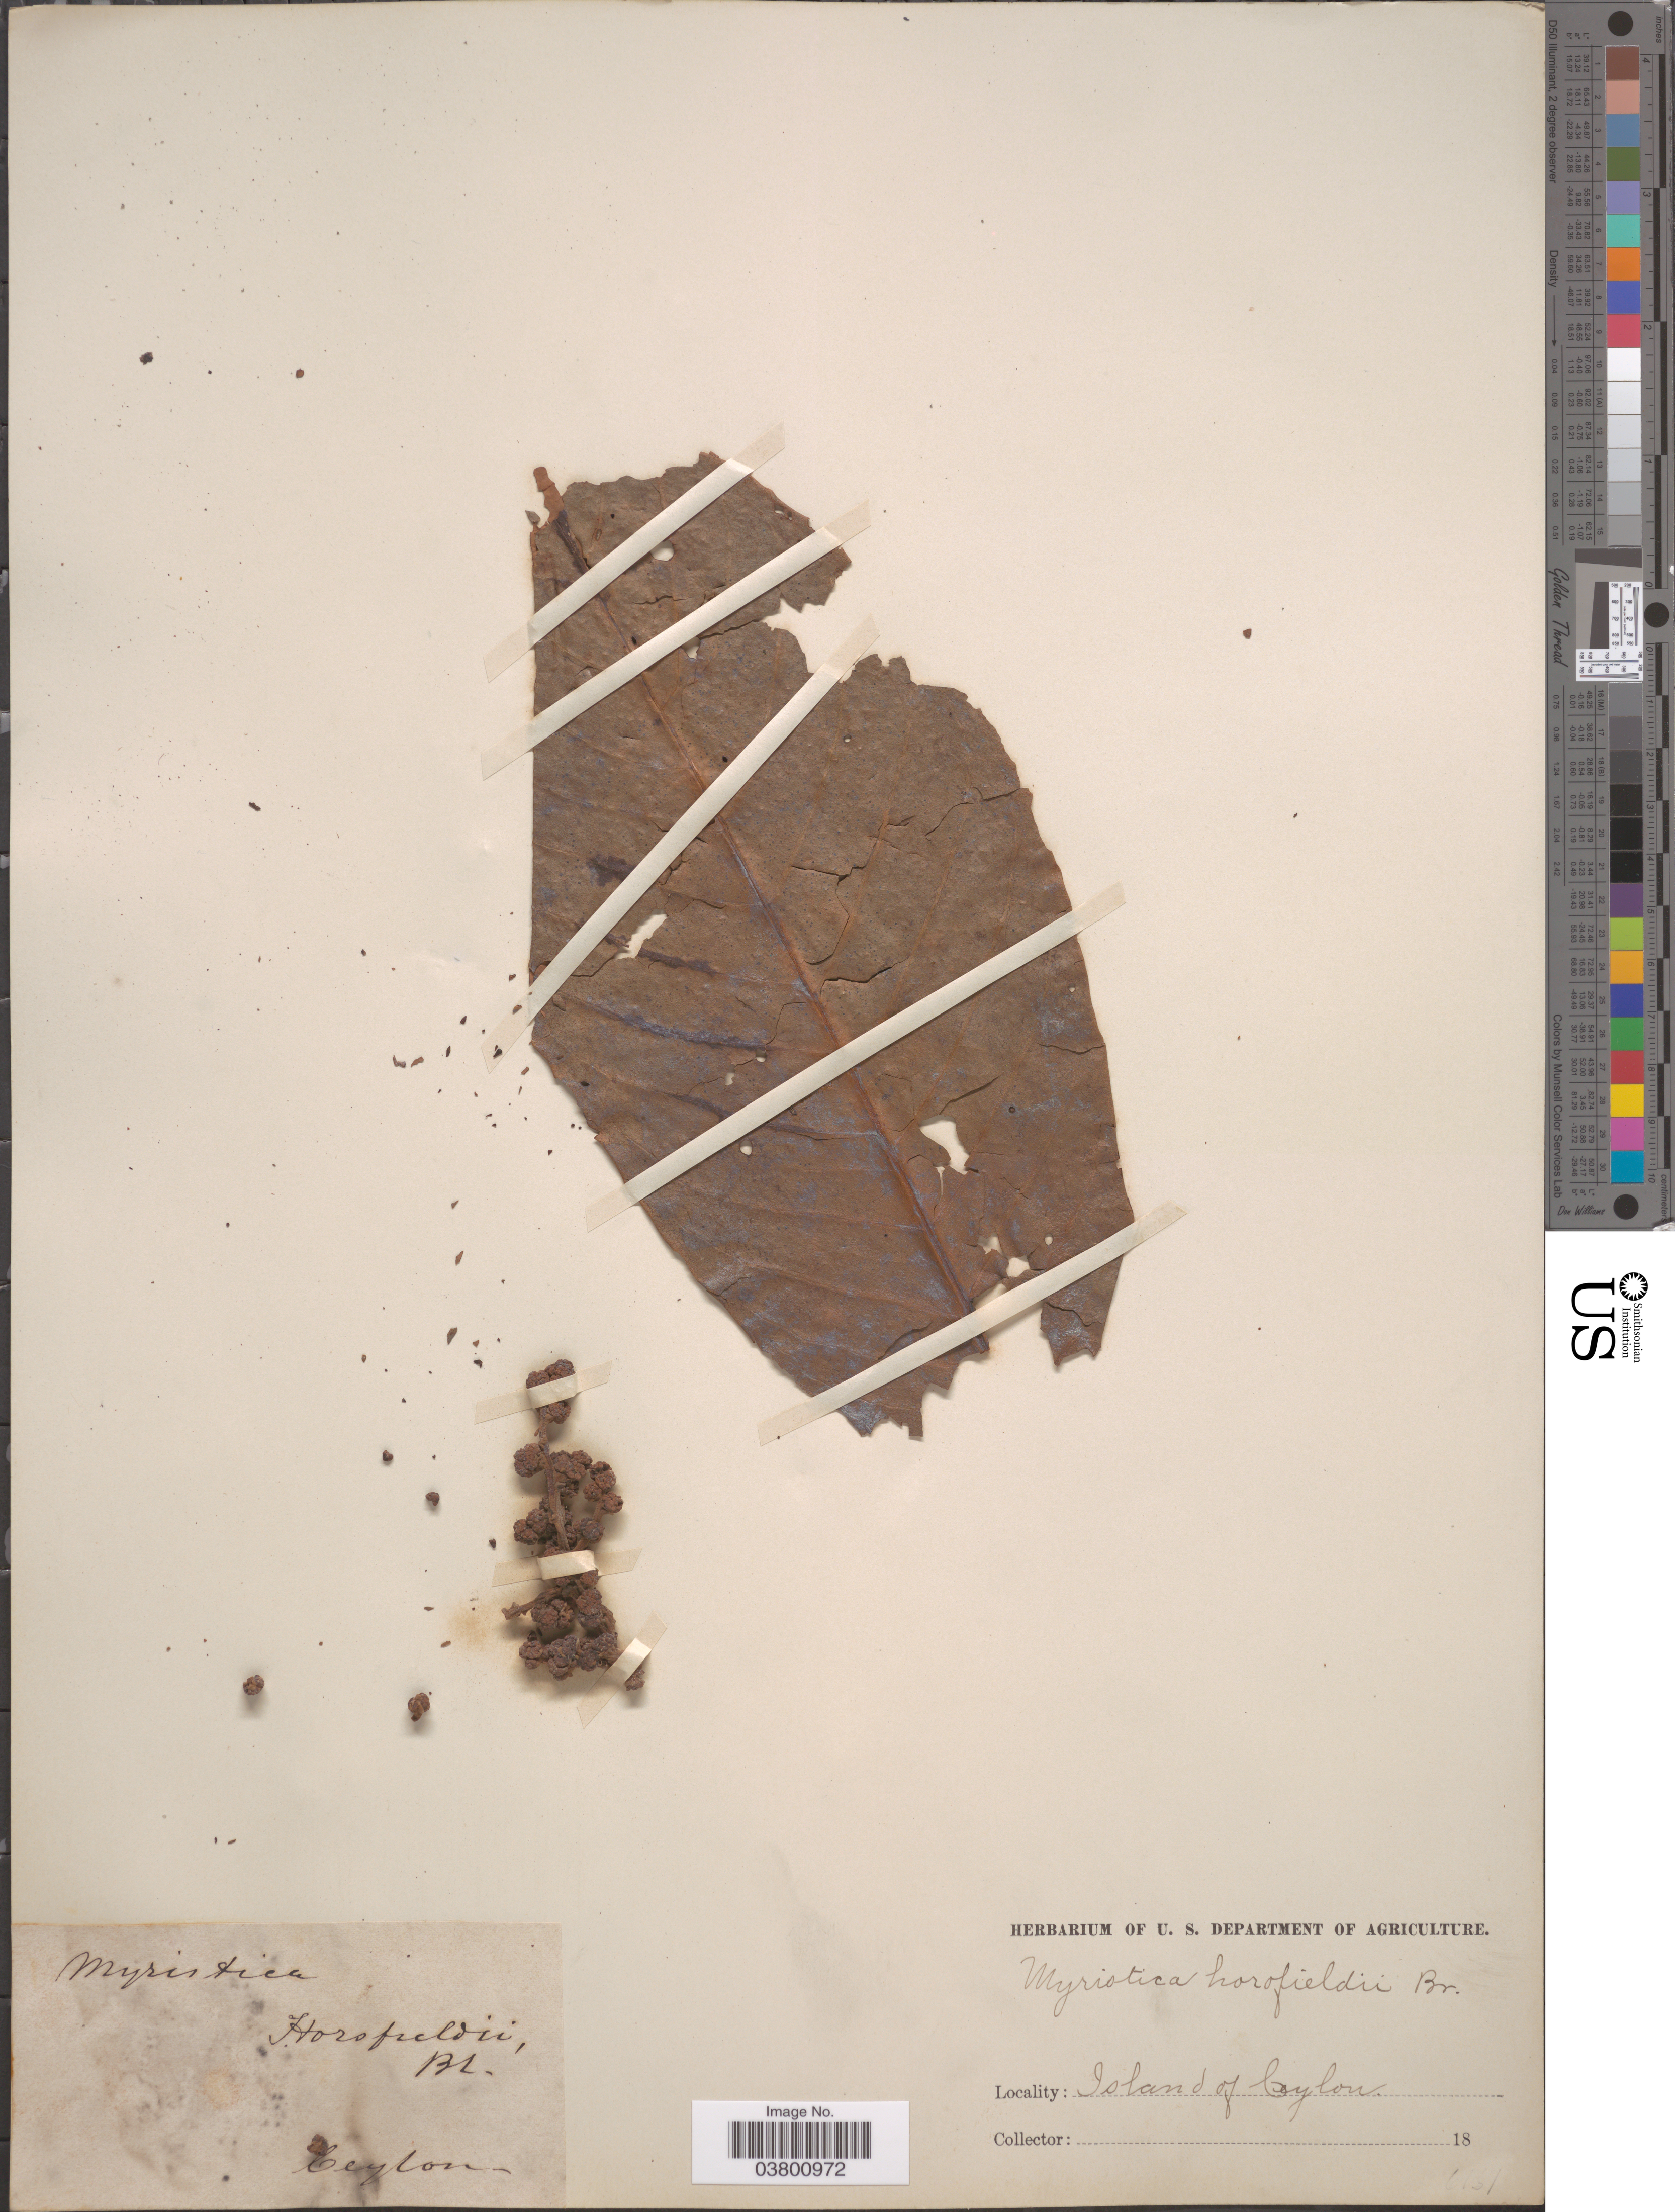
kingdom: Plantae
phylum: Tracheophyta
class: Magnoliopsida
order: Magnoliales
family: Myristicaceae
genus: Horsfieldia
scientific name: Horsfieldia iryaghedhi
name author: (Gaertn.) Warb.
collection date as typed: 18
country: Sri Lanka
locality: Ceylon. Island of Ceylon.